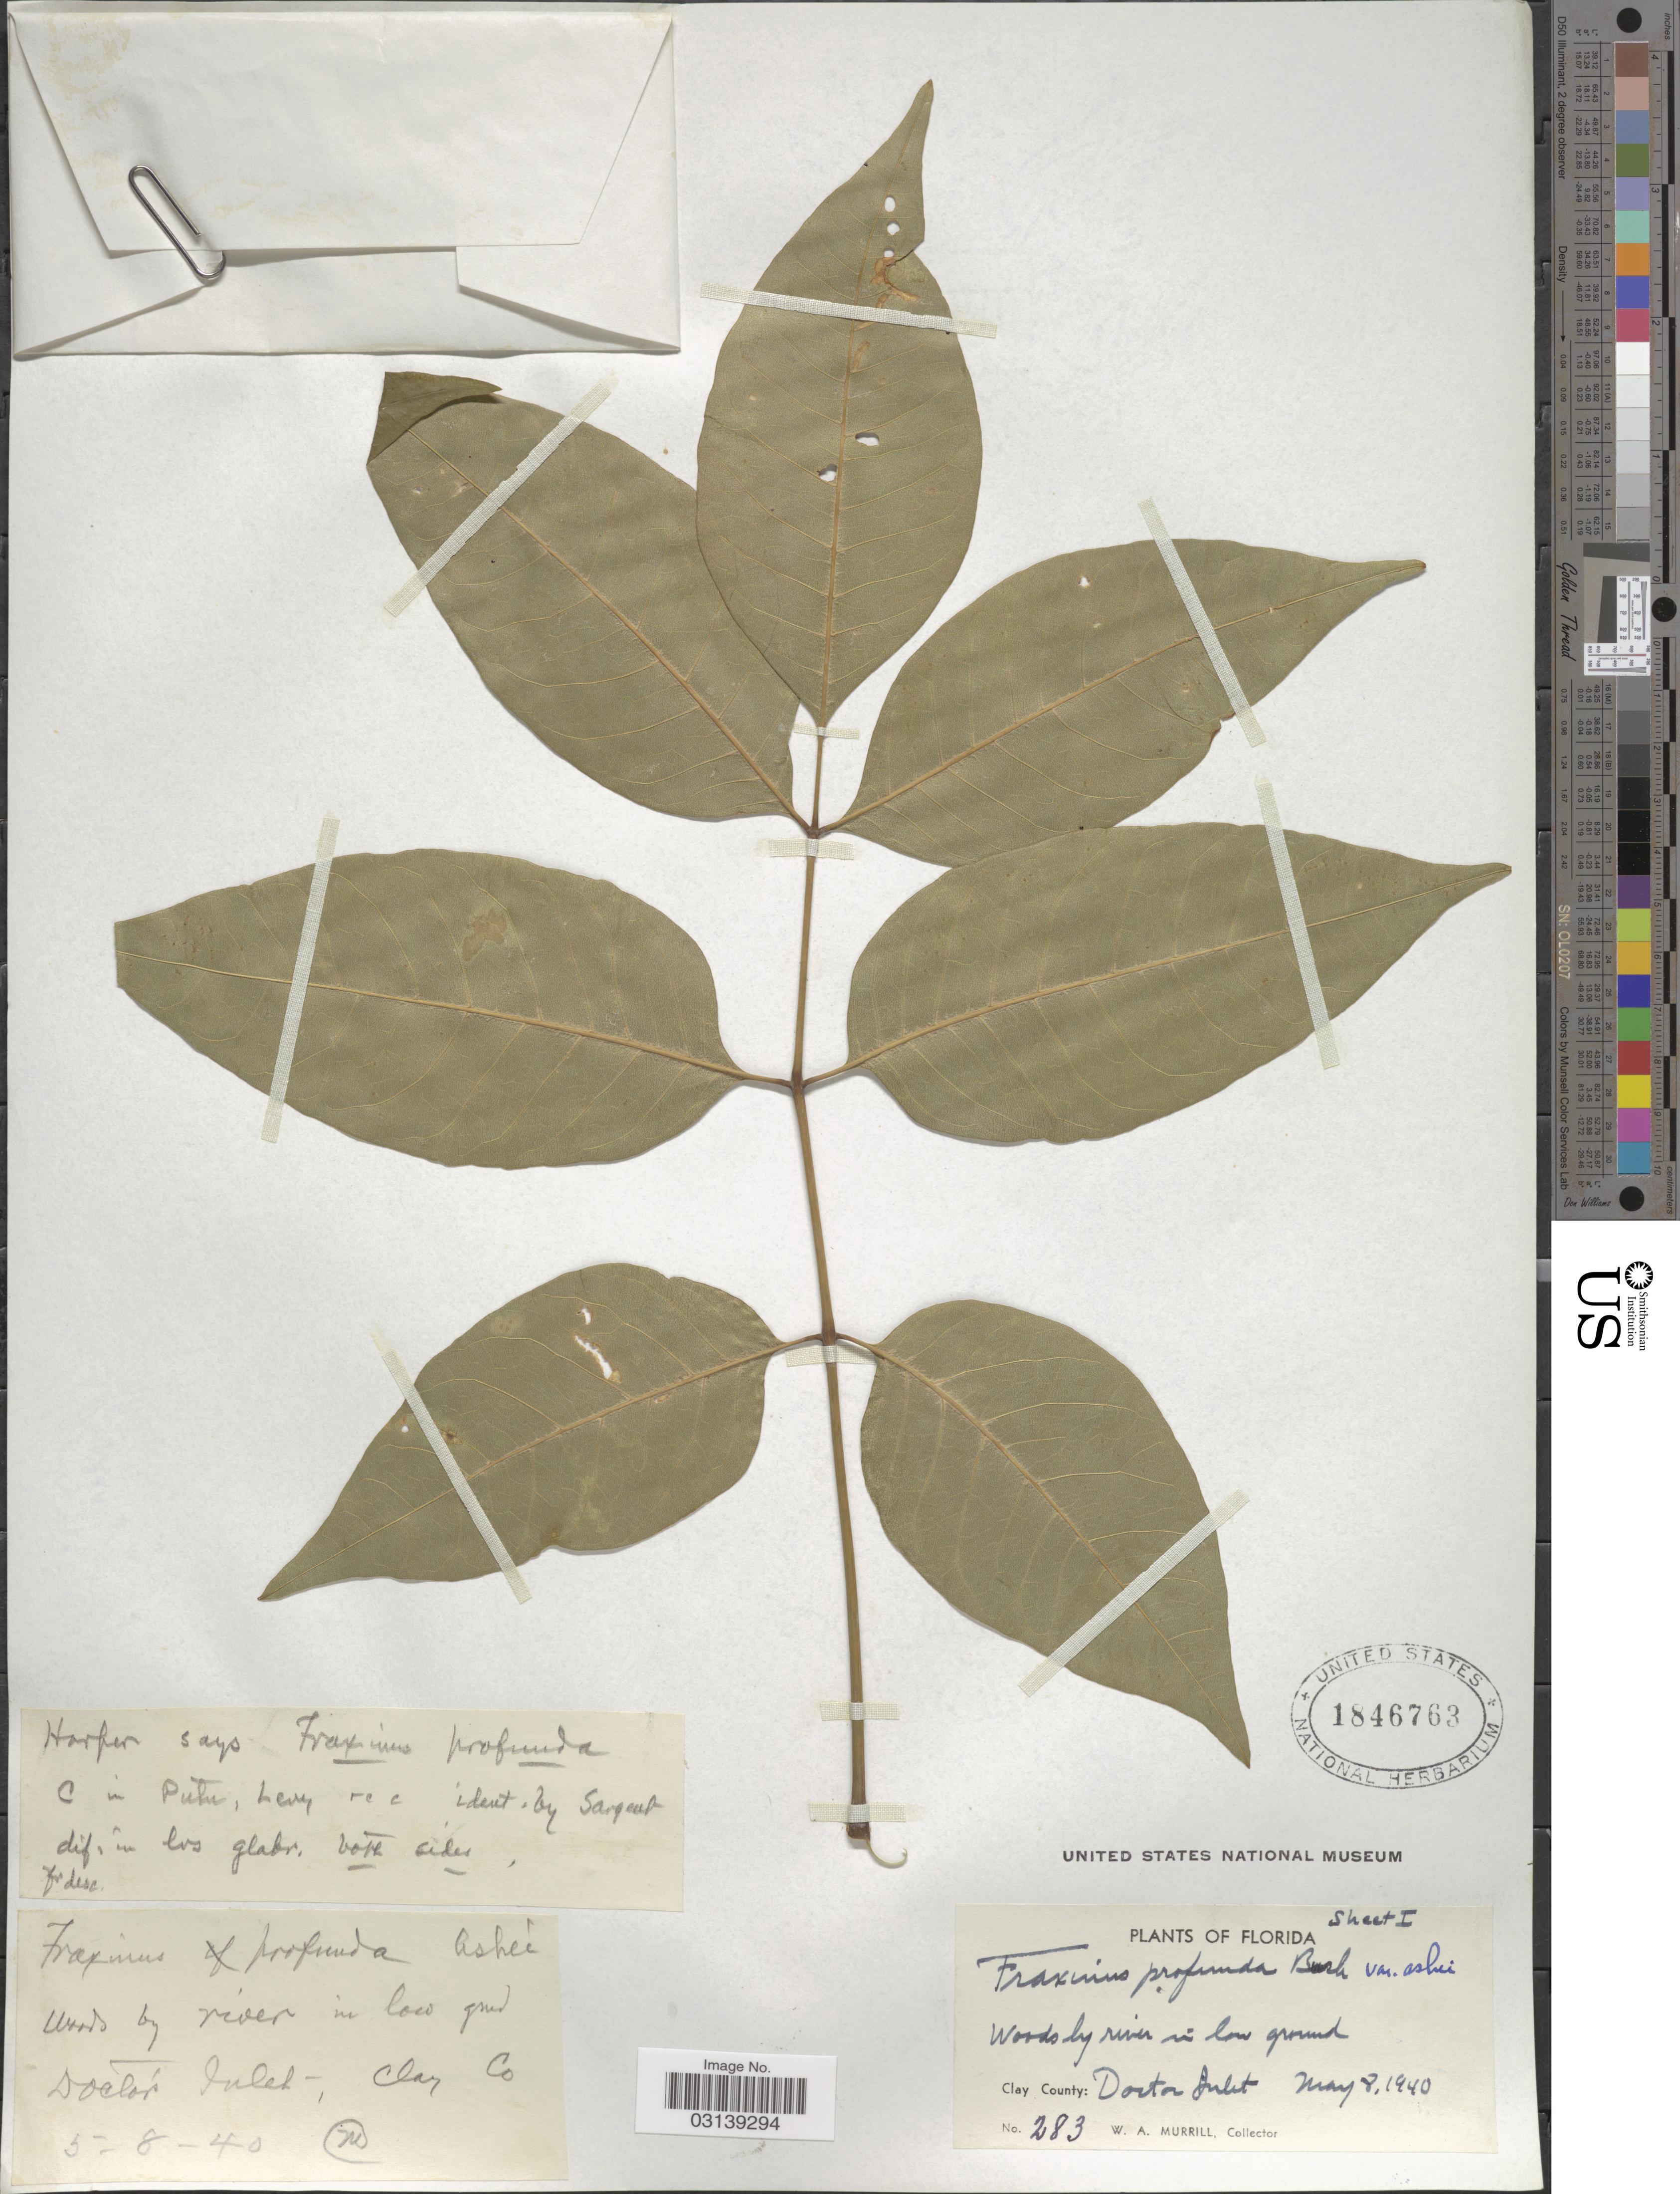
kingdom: Plantae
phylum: Tracheophyta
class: Magnoliopsida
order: Lamiales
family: Oleaceae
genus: Fraxinus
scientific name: Fraxinus profunda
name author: (Bush) Bush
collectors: W. A. Murrill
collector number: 283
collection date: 1940-05-08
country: United States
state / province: Florida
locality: Clay County: Doctor Inlet.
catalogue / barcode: US 1846763